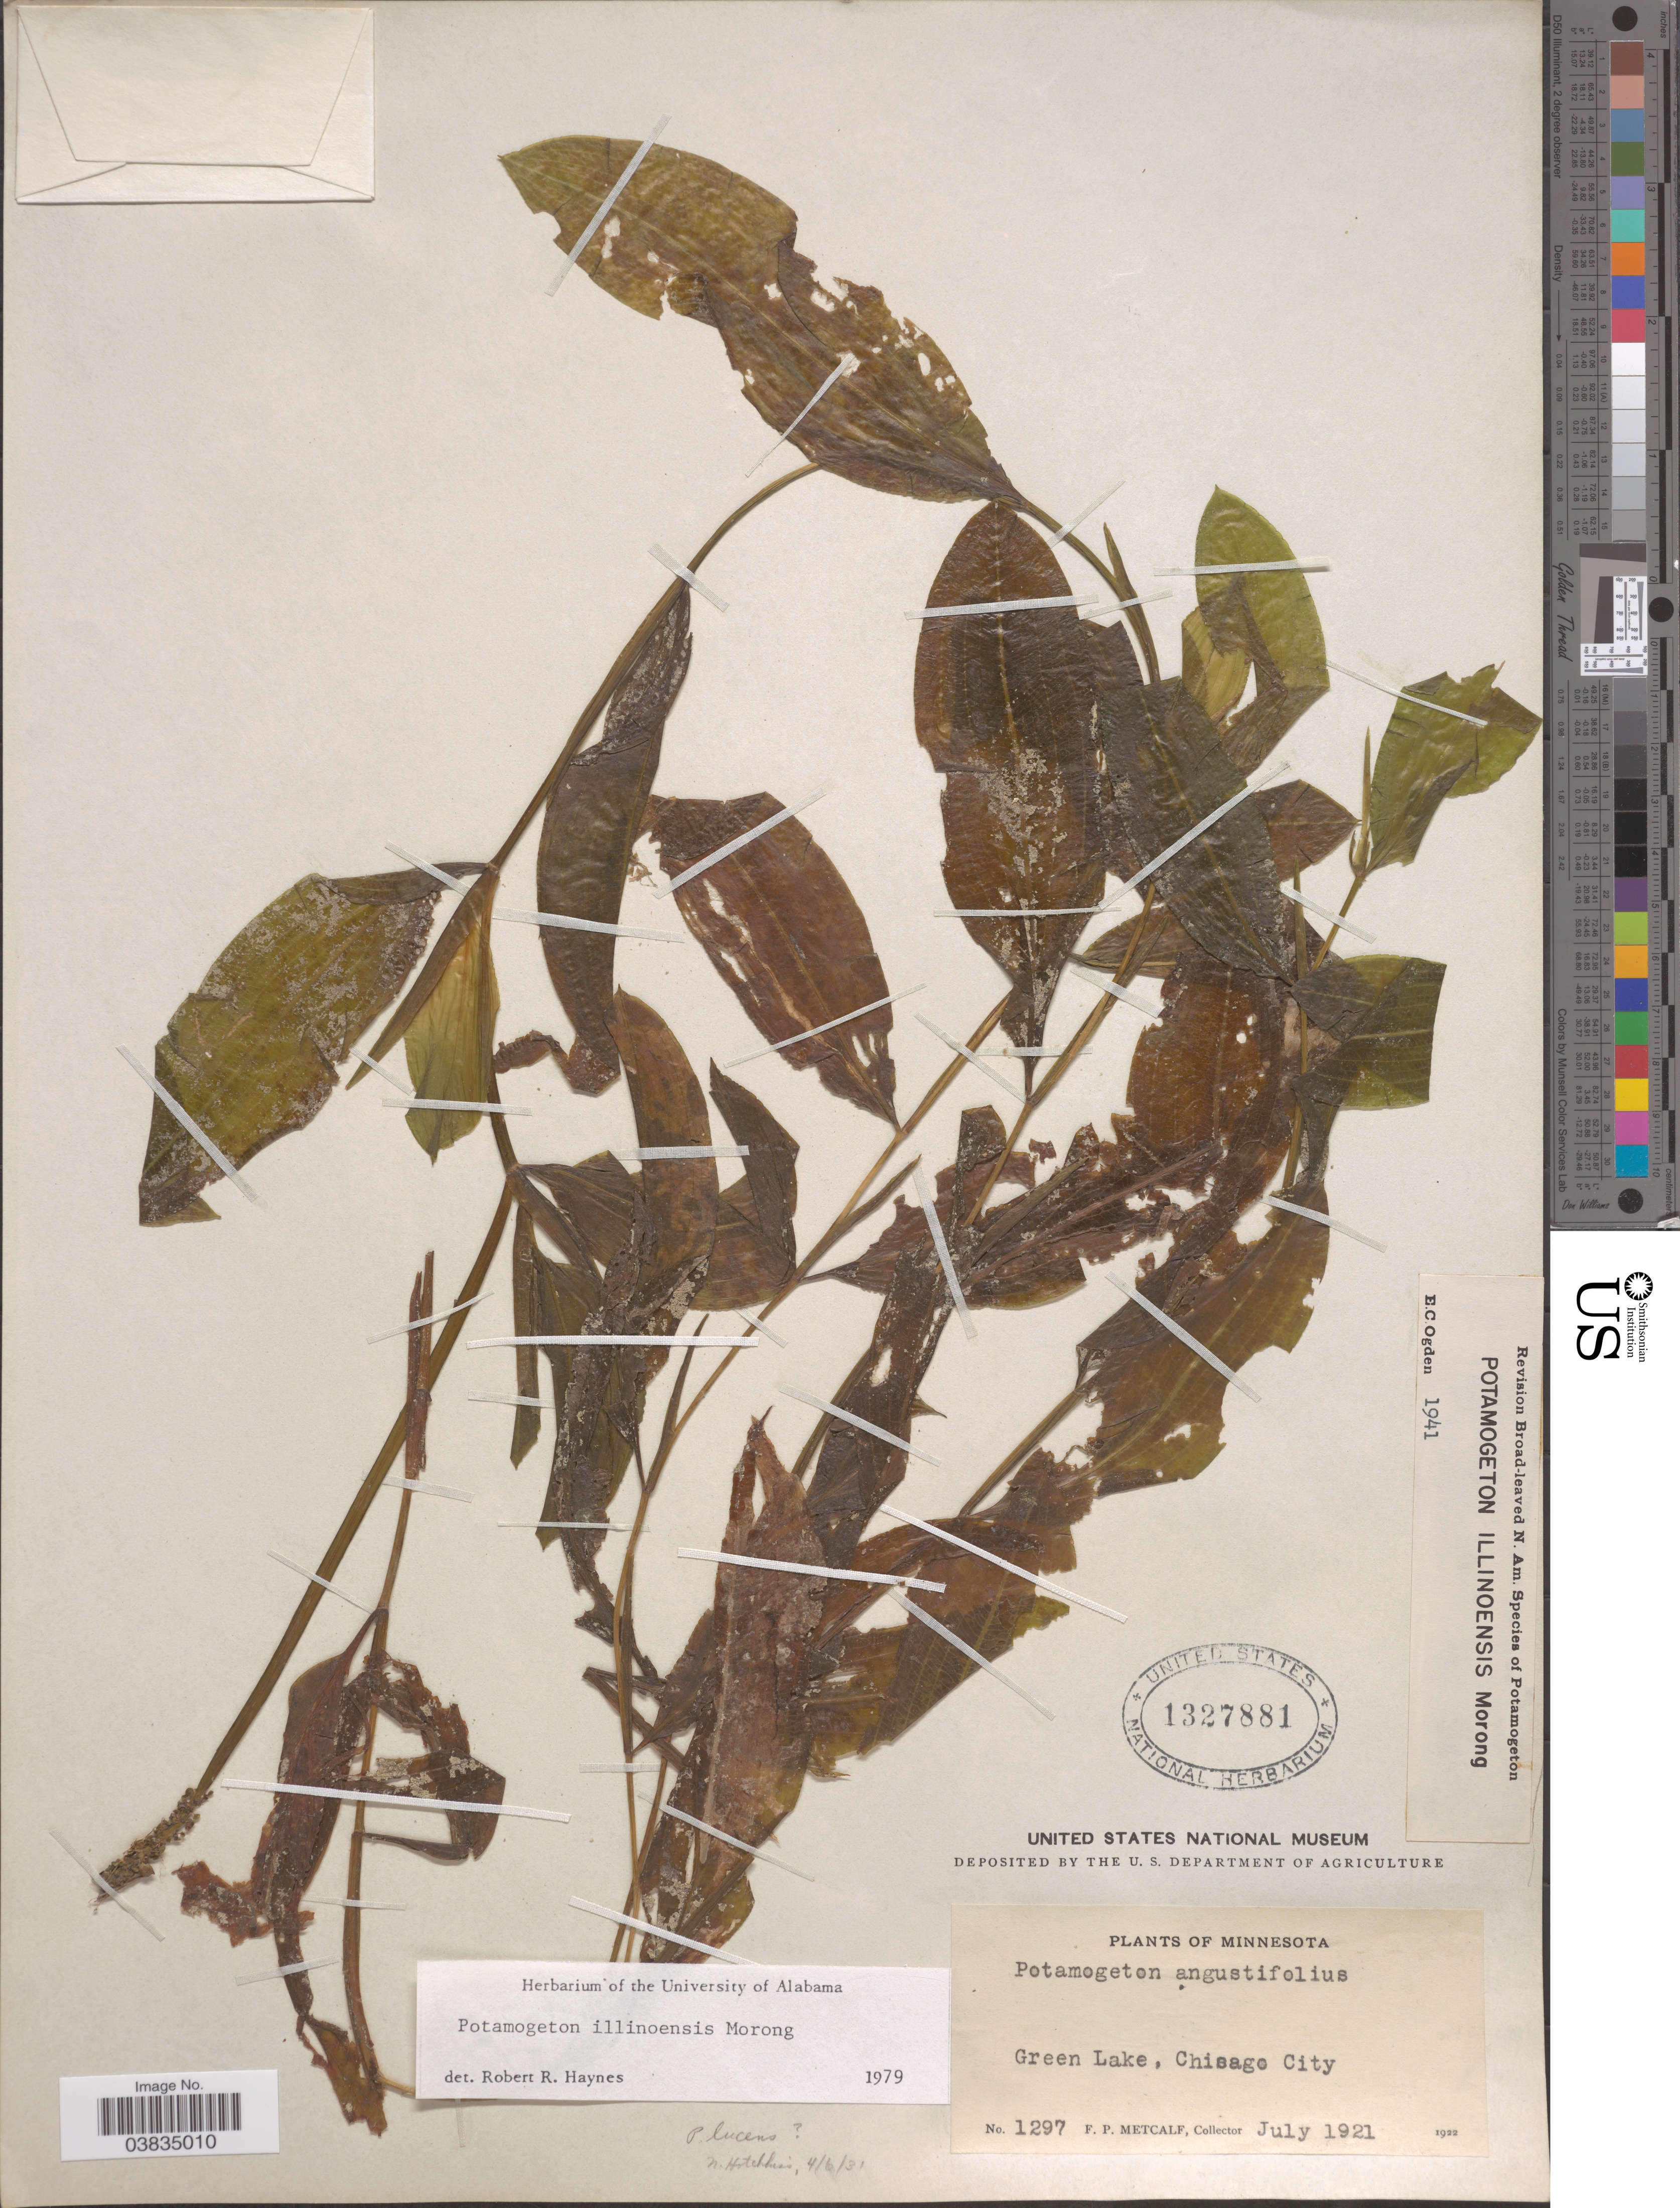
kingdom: Plantae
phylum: Tracheophyta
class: Liliopsida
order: Alismatales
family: Potamogetonaceae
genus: Potamogeton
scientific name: Potamogeton illinoensis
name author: Morong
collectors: F. Metcalf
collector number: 1297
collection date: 1921-07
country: United States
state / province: Minnesota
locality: Green Lake, Chisago City.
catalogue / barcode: US 1327881